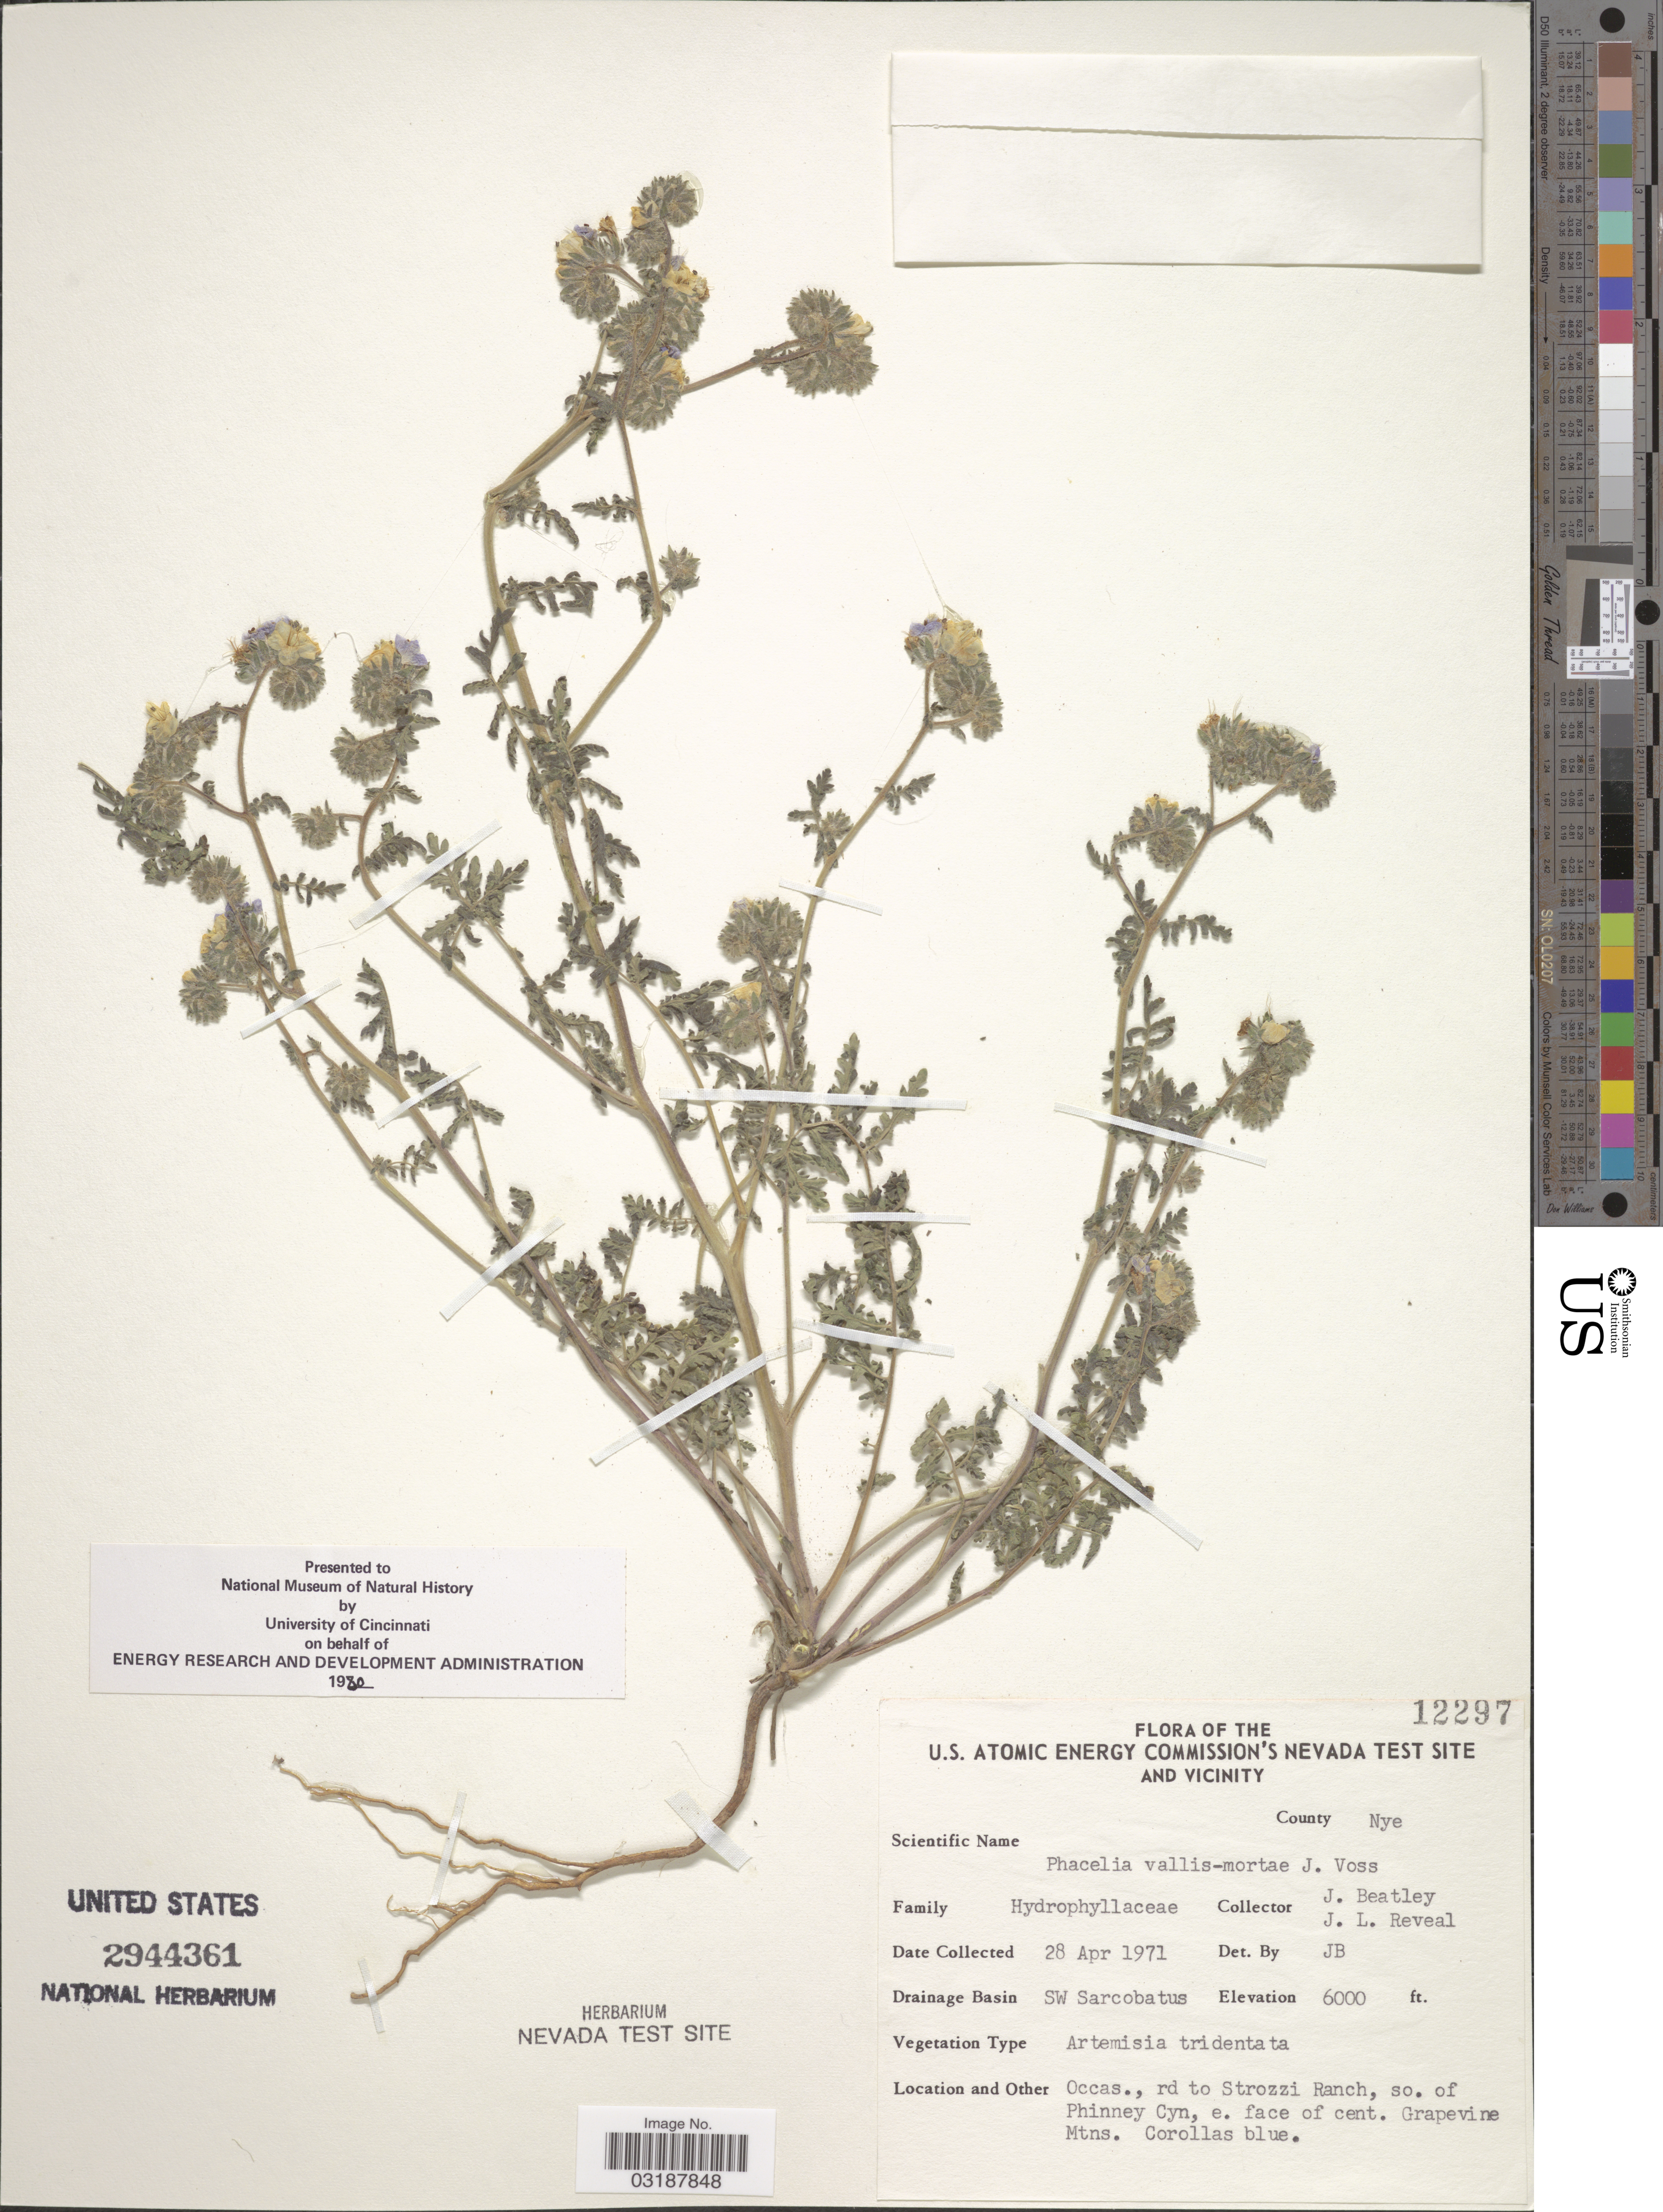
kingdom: Plantae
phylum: Tracheophyta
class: Magnoliopsida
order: Boraginales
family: Hydrophyllaceae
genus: Phacelia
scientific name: Phacelia vallis-mortae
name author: J.W. Voss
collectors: J. C. Beatley & J. L. Reveal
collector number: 12297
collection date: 1971-04-28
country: United States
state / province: Nevada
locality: The U.S. Atomic Energy Commission's Nevada Test Site And Vicinity, County Nye. Drainage Basin SW Sarcobatus, Occas., rd to Strozzi Ranch, so. of Phinney Cyn, e. face of cent. Grapevine Mtns.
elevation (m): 1829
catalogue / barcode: US 2944361